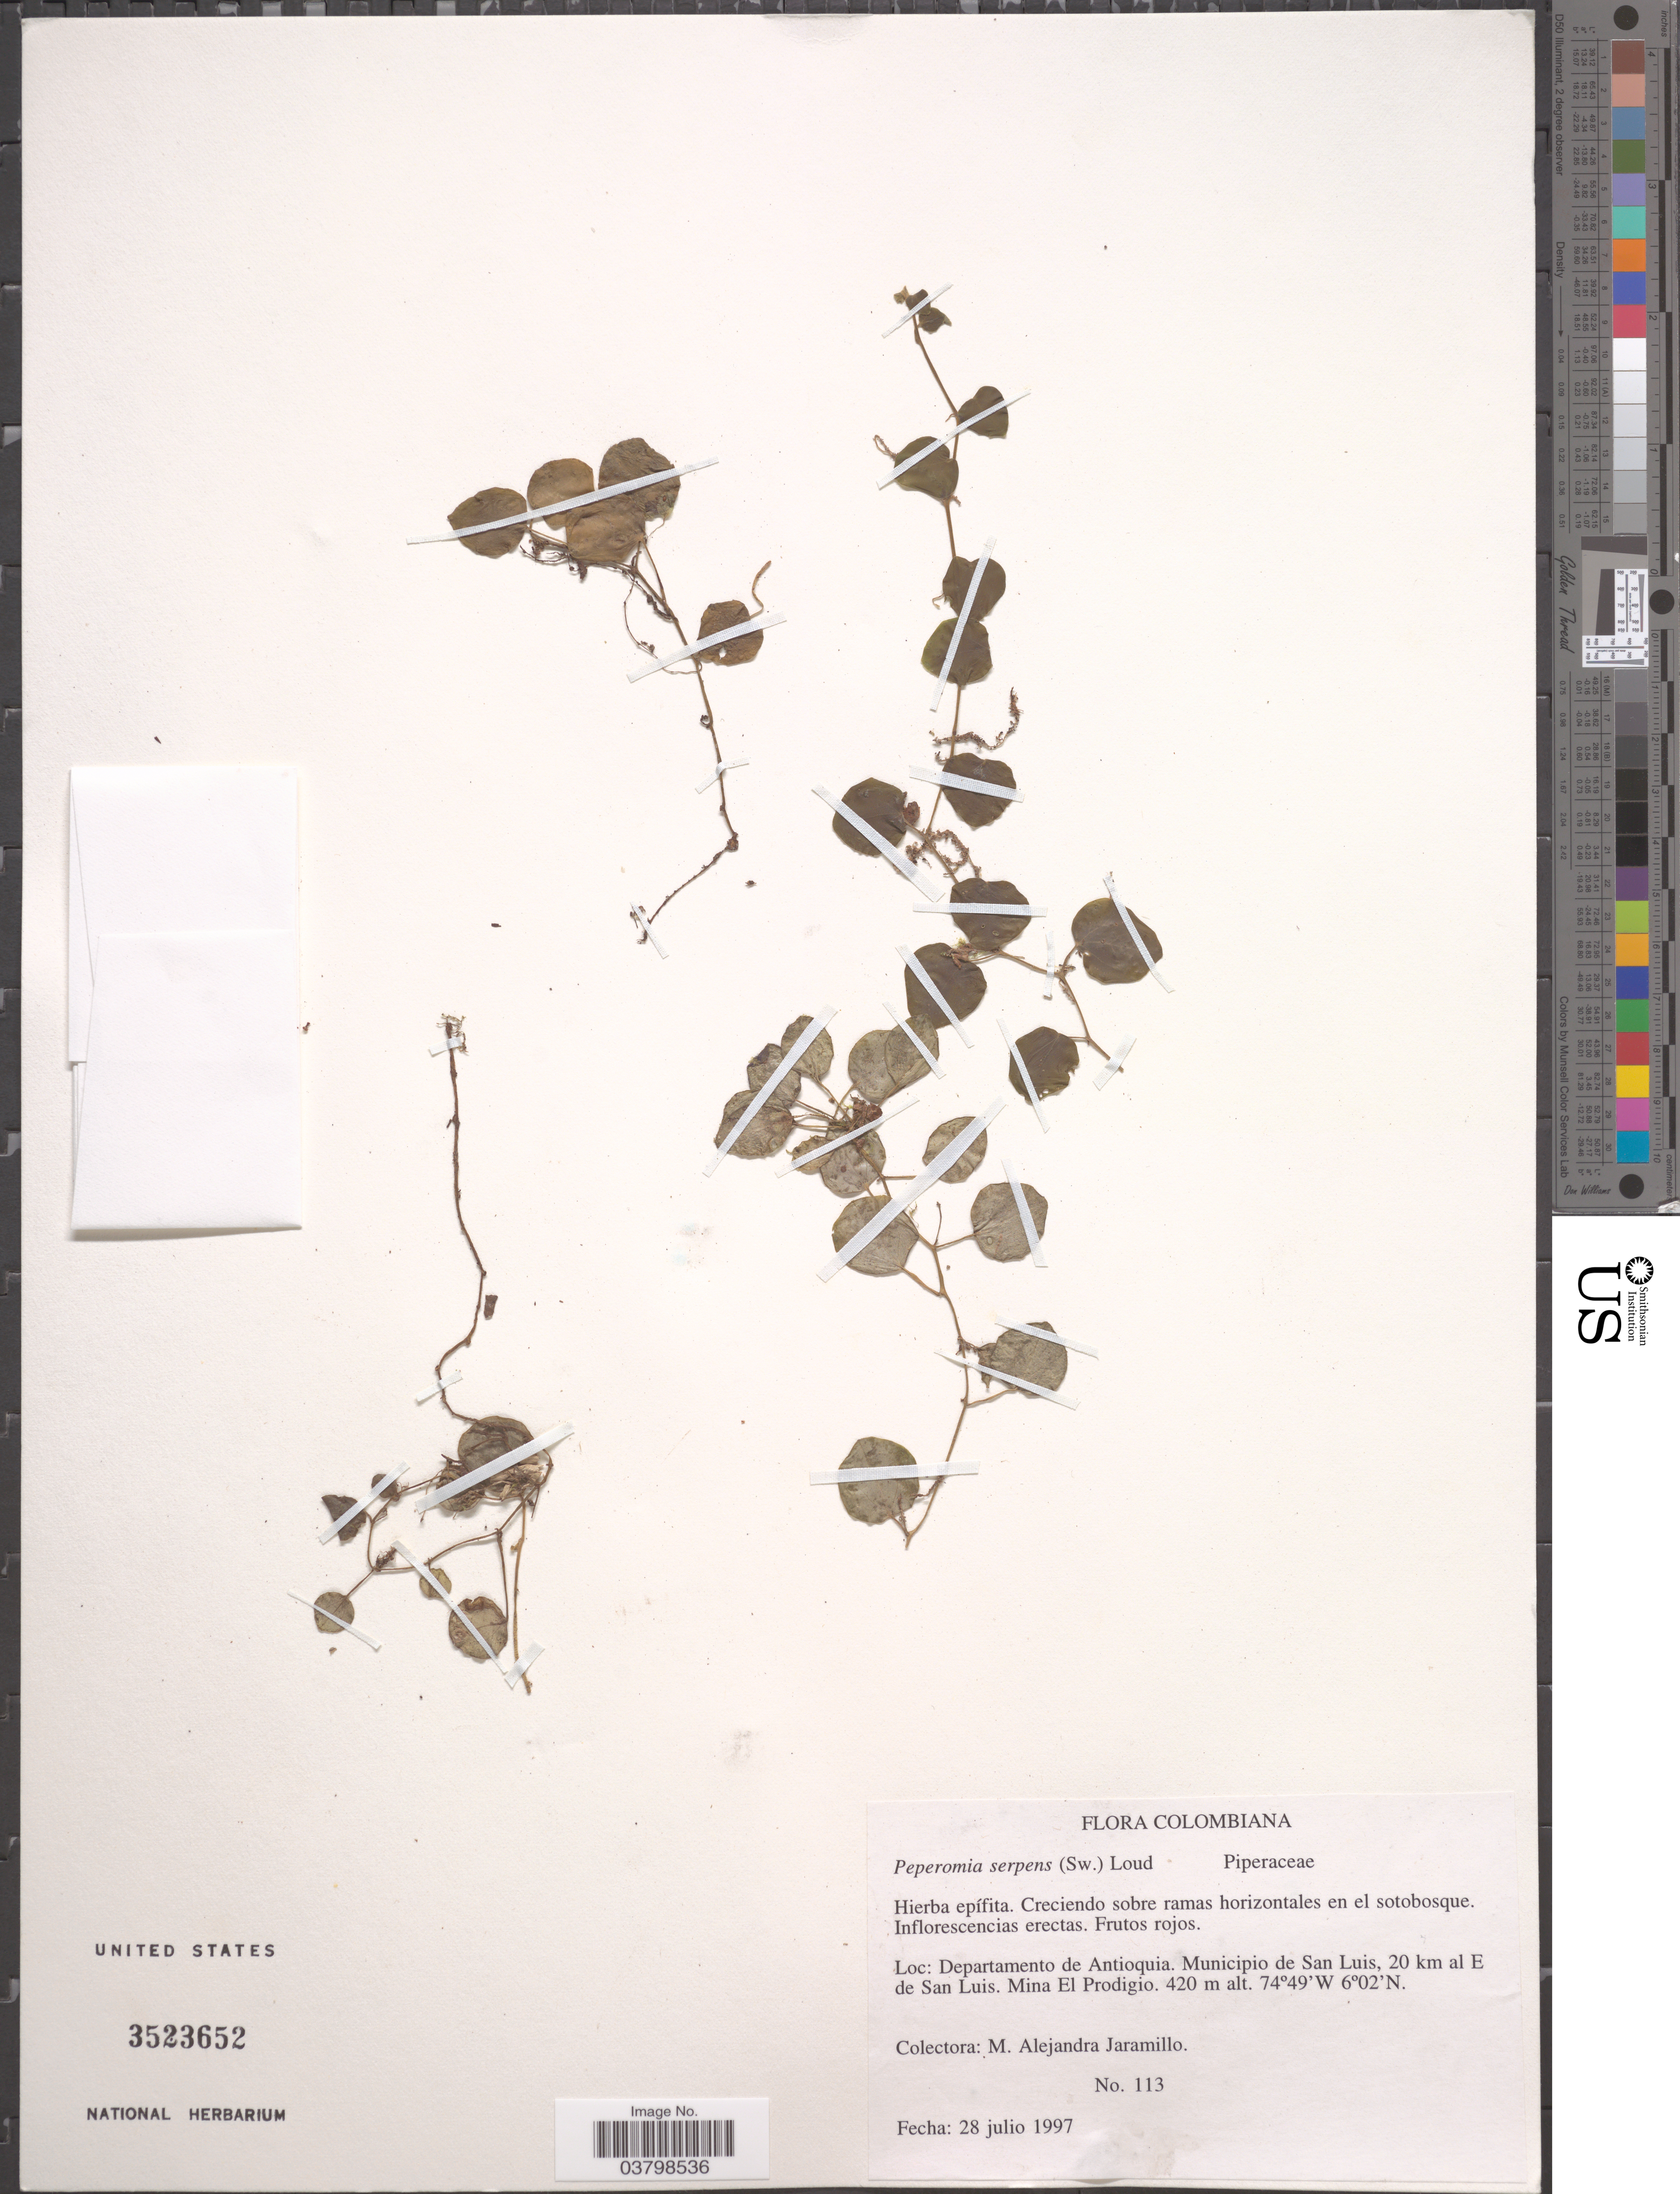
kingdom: Plantae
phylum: Tracheophyta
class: Magnoliopsida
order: Piperales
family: Piperaceae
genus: Peperomia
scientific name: Peperomia serpens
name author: (Sw.) Loudon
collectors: M. A. Jaramillo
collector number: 113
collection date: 1997-07-28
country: Colombia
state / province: Antioquia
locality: Departamento de Antioquia. Municipio de San Luis, 20 km al E de San Luis. Mina El Prodigio.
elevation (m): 420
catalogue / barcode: US 3523652